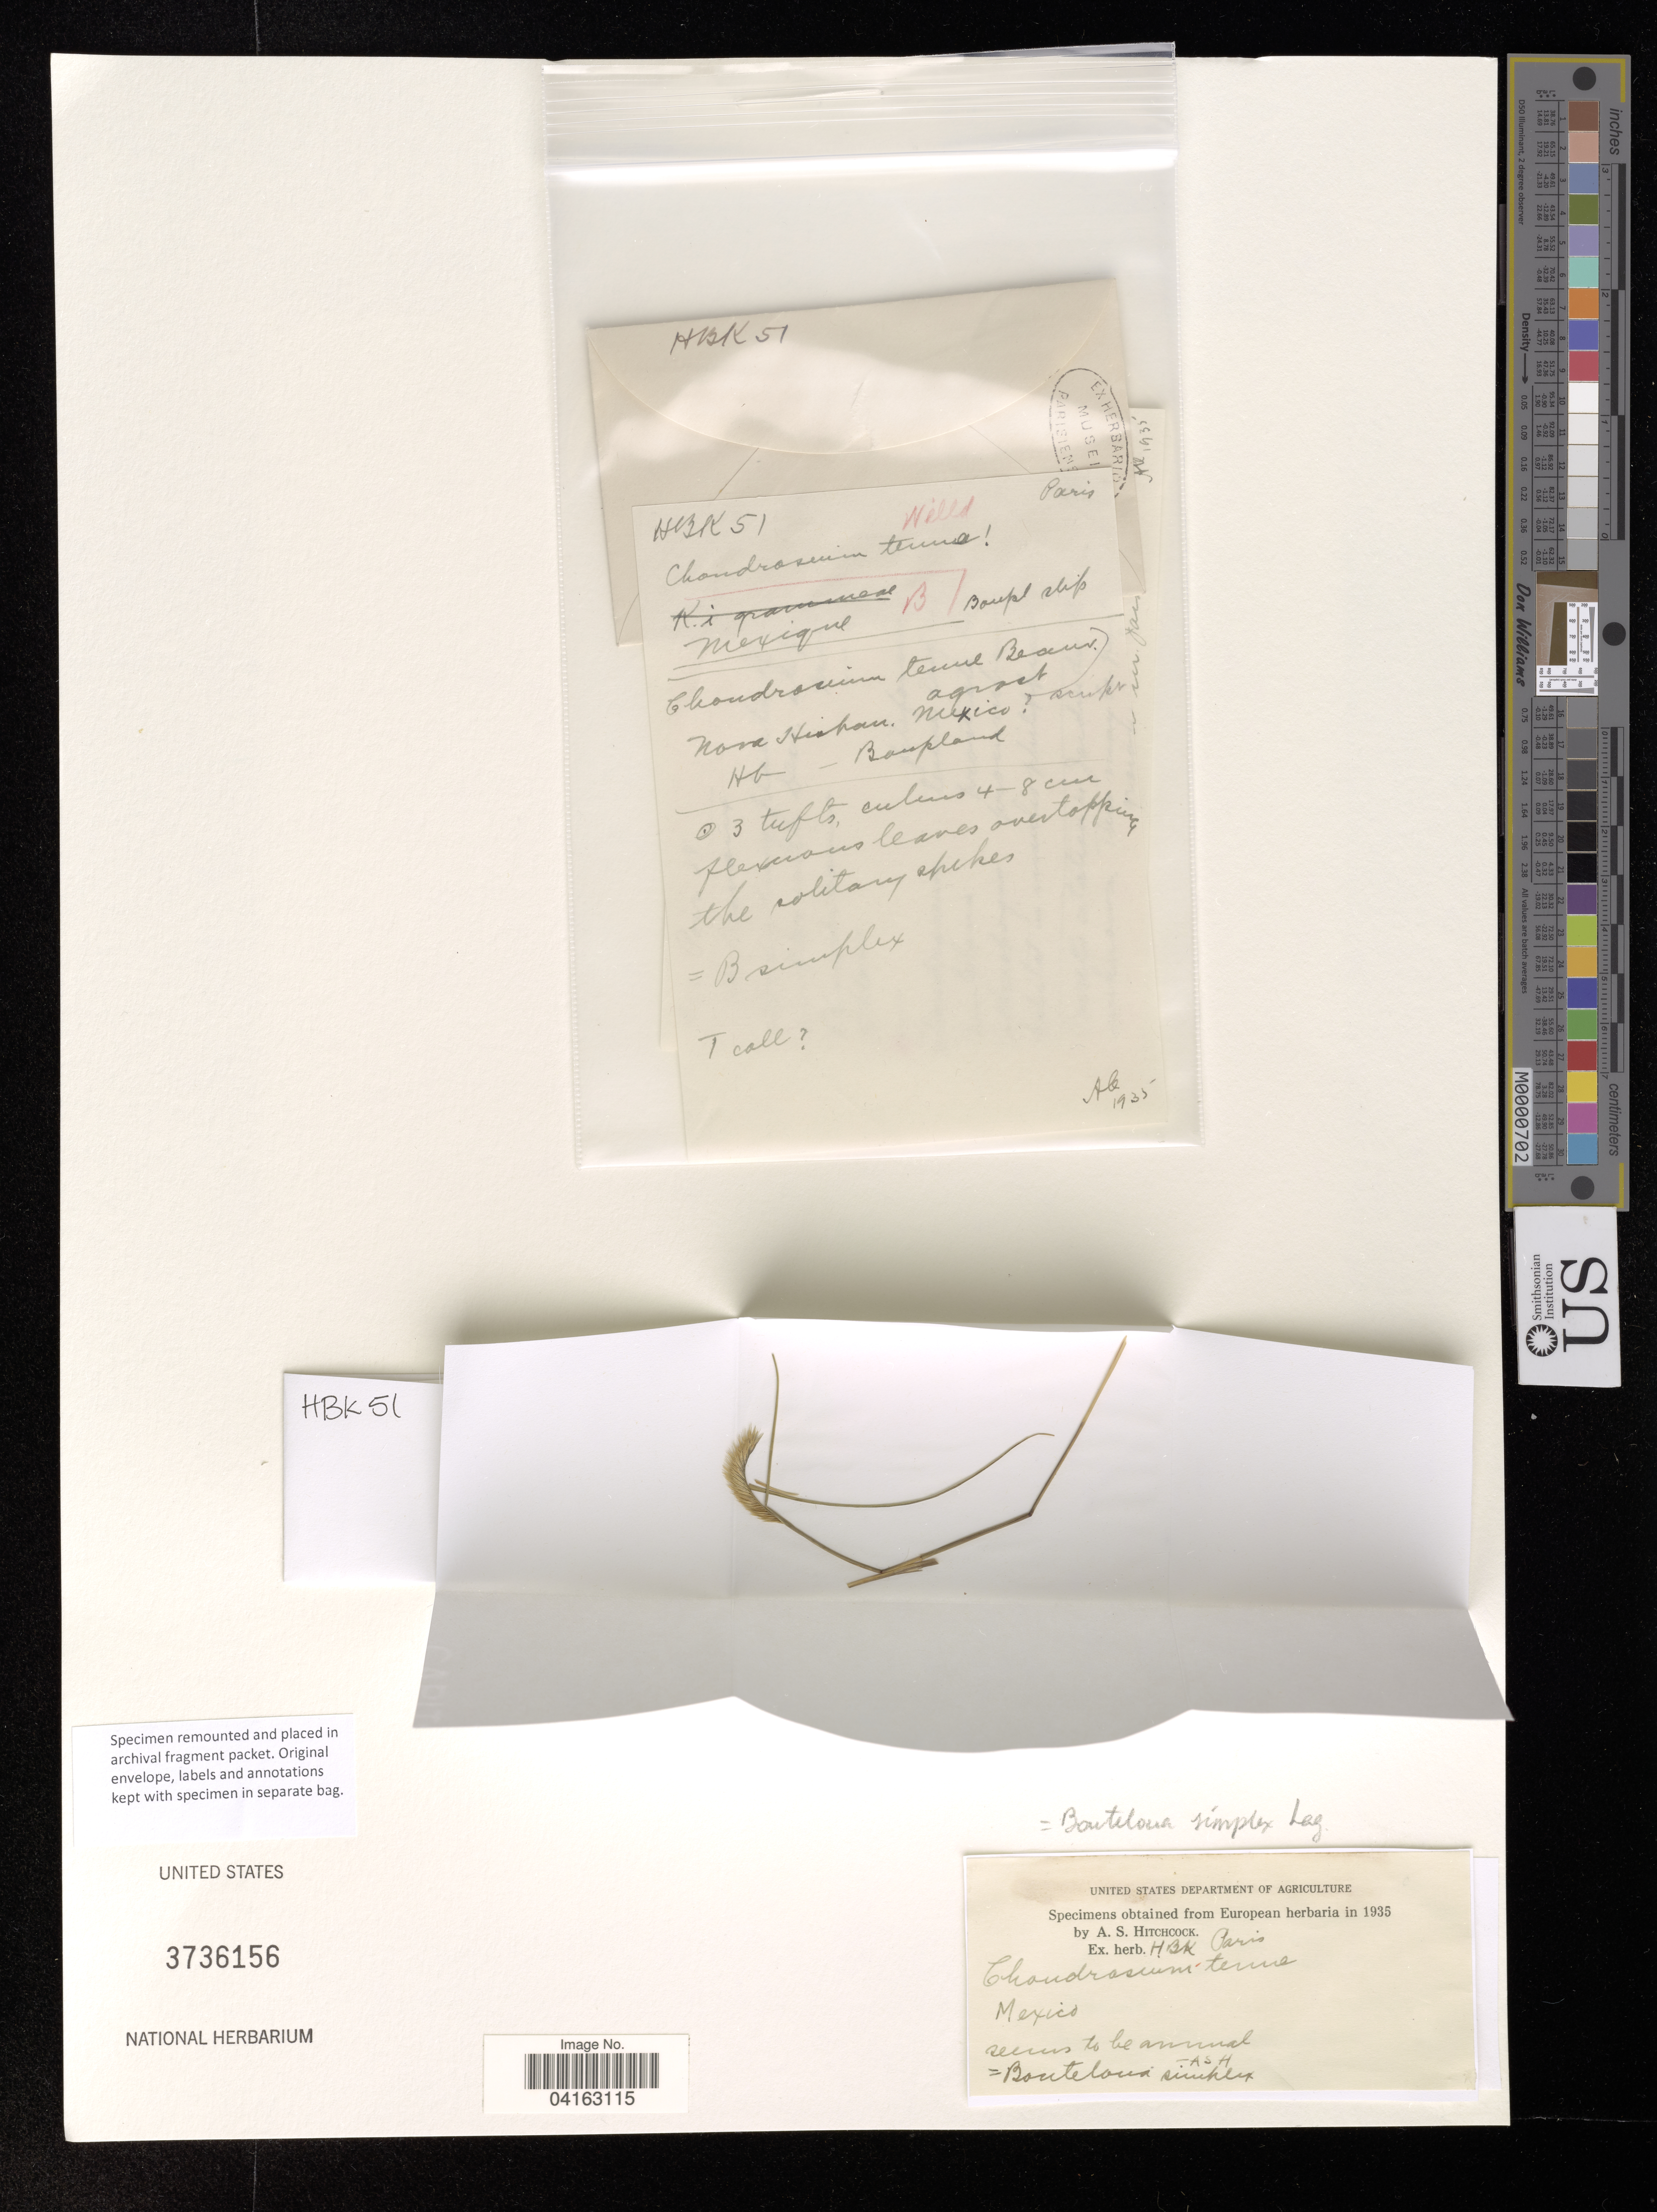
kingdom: Plantae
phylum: Tracheophyta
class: Liliopsida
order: Poales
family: Poaceae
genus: Bouteloua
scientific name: Bouteloua simplex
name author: Lag.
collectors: A. Hitchcock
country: Mexico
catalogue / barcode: US 3736156